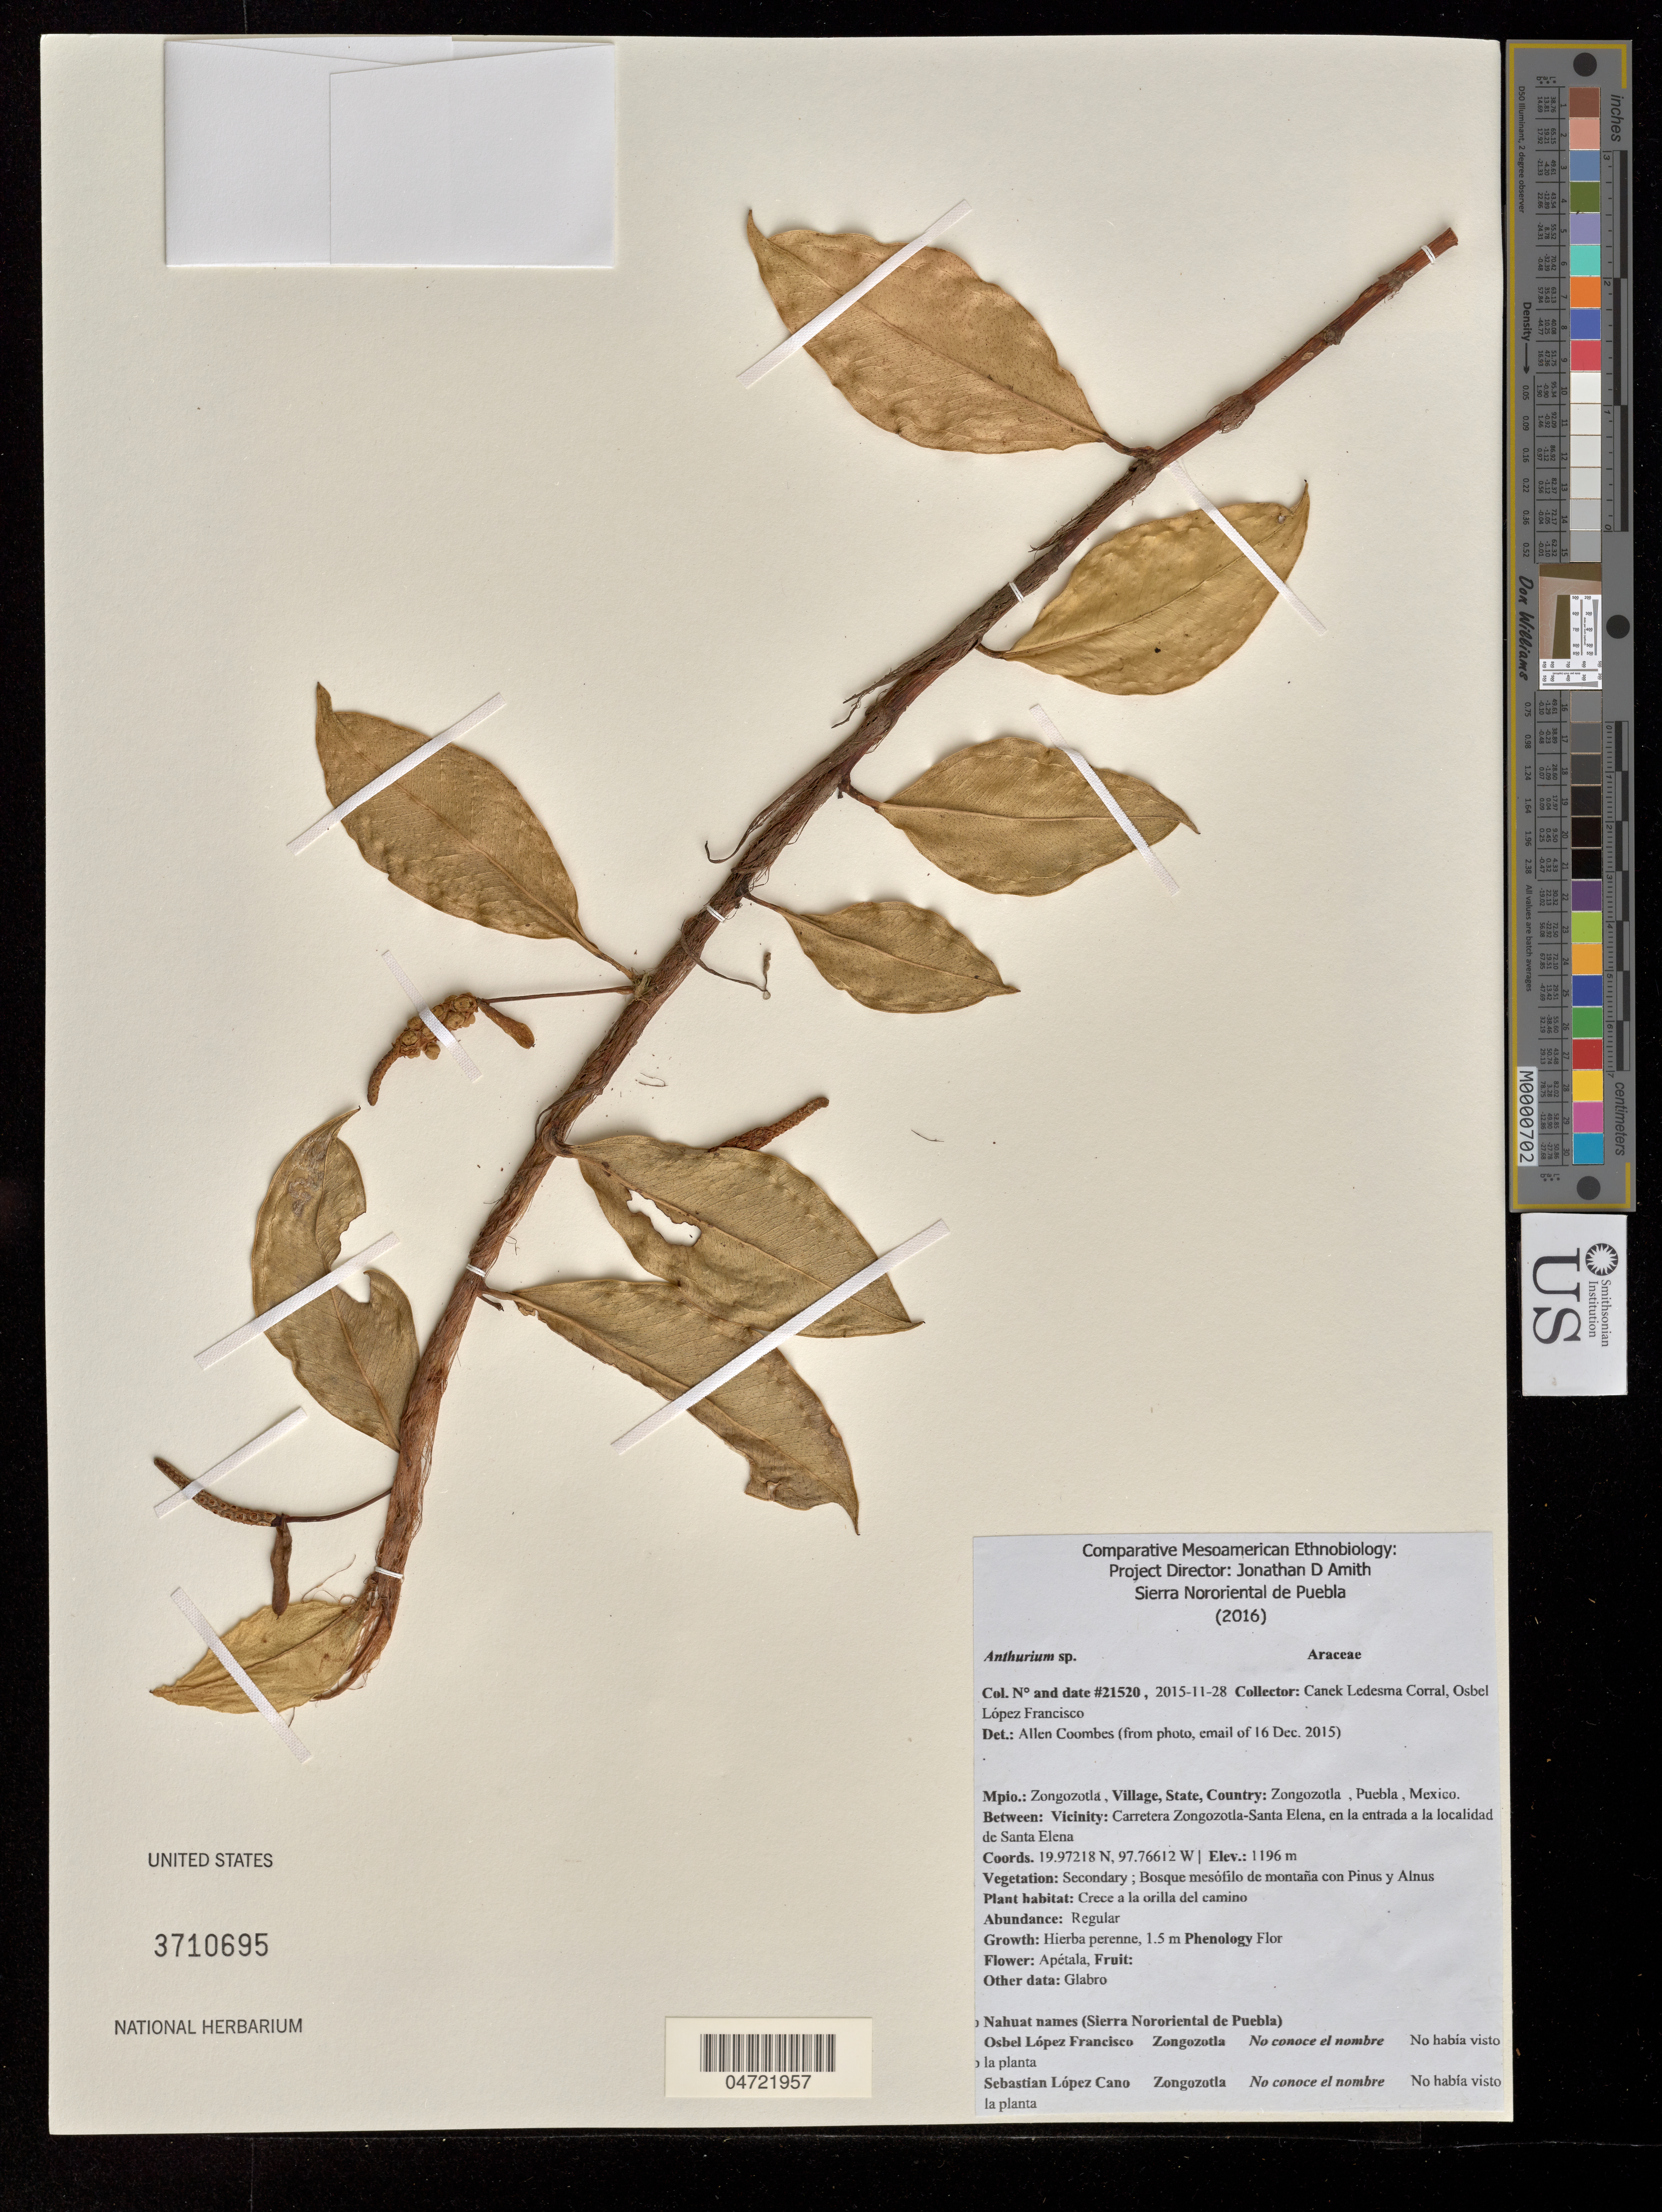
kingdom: Plantae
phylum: Tracheophyta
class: Liliopsida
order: Alismatales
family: Araceae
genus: Anthurium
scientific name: Anthurium sp.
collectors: Canek Ledesma C. & O. López Francisco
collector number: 21520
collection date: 2015-11-28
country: Mexico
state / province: Puebla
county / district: Zongozotla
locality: Carretera Zongozotla-Santa Elena, en la entrada a la localidad de Santa Elena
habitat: Crece a la orilla del camino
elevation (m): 1196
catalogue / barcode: US 3710695